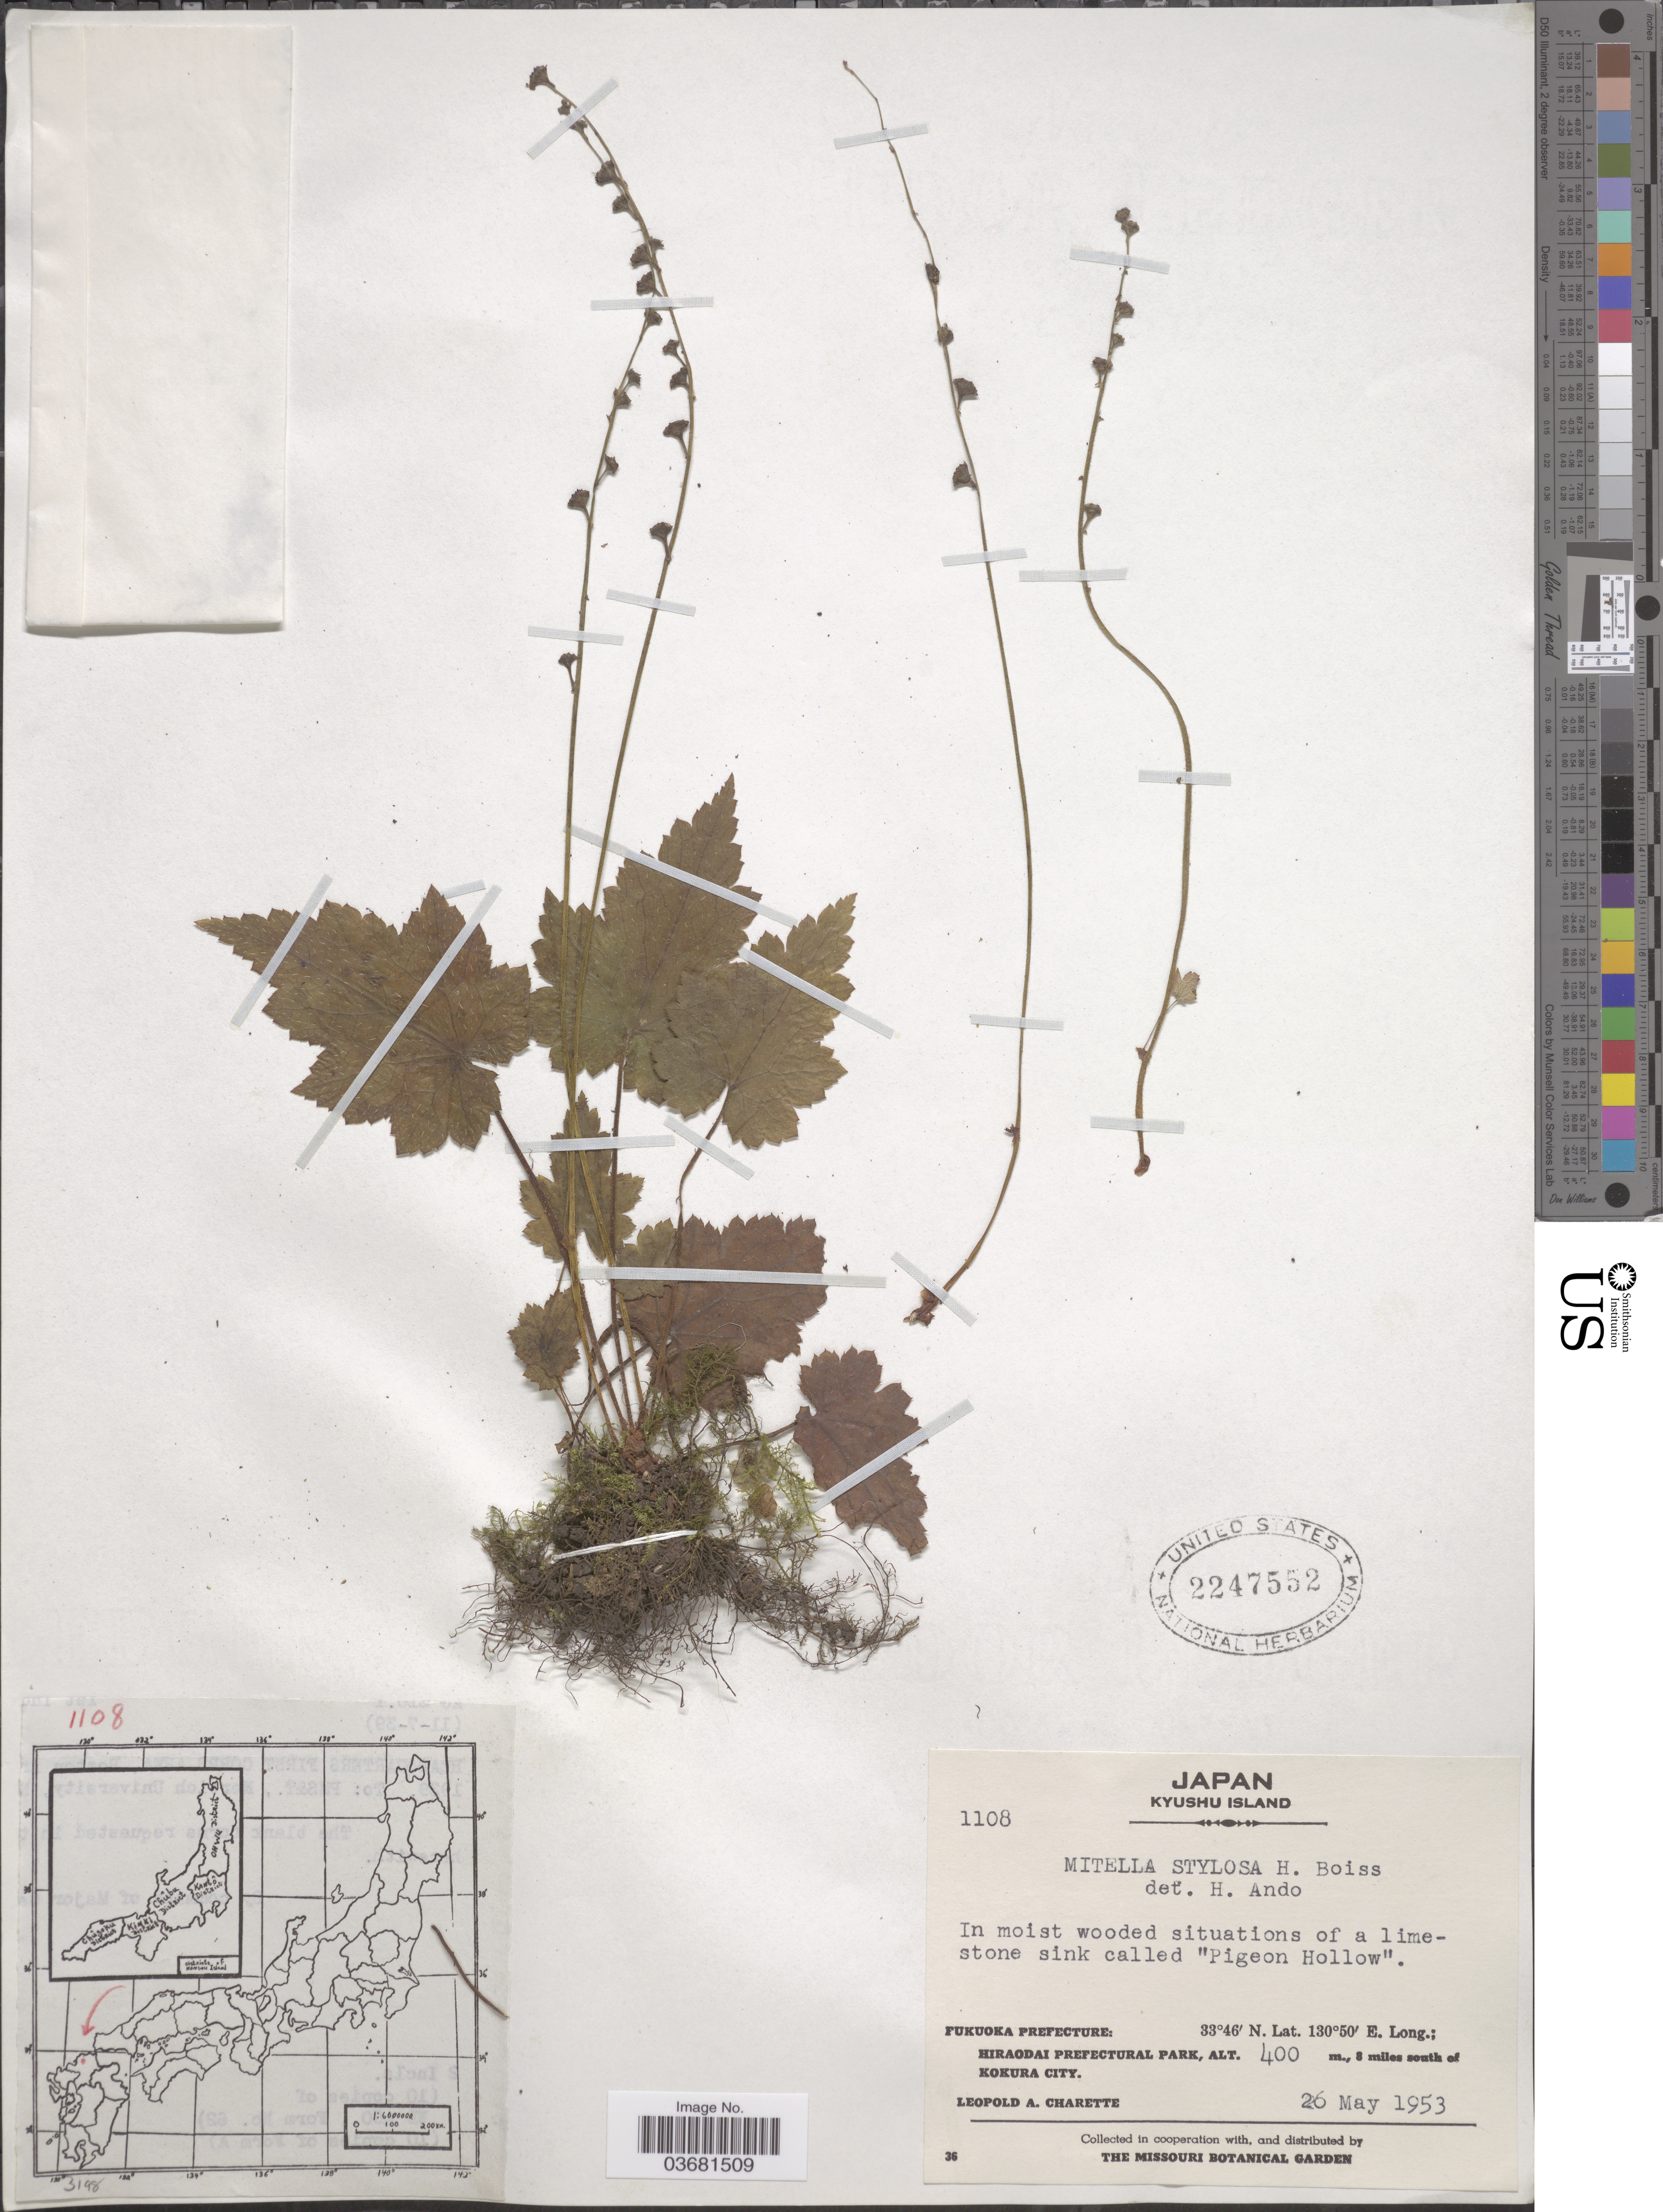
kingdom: Plantae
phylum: Tracheophyta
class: Magnoliopsida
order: Saxifragales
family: Saxifragaceae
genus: Mitella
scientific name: Mitella stylosa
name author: Boissieu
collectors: L. A. Charette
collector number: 1108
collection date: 1953-05-26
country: Japan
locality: Kyushu Island. Fukuoka Prefecture: Hiraodai Prefectural Park, 8 miles south of Kokura City.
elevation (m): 400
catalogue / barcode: US 2247552